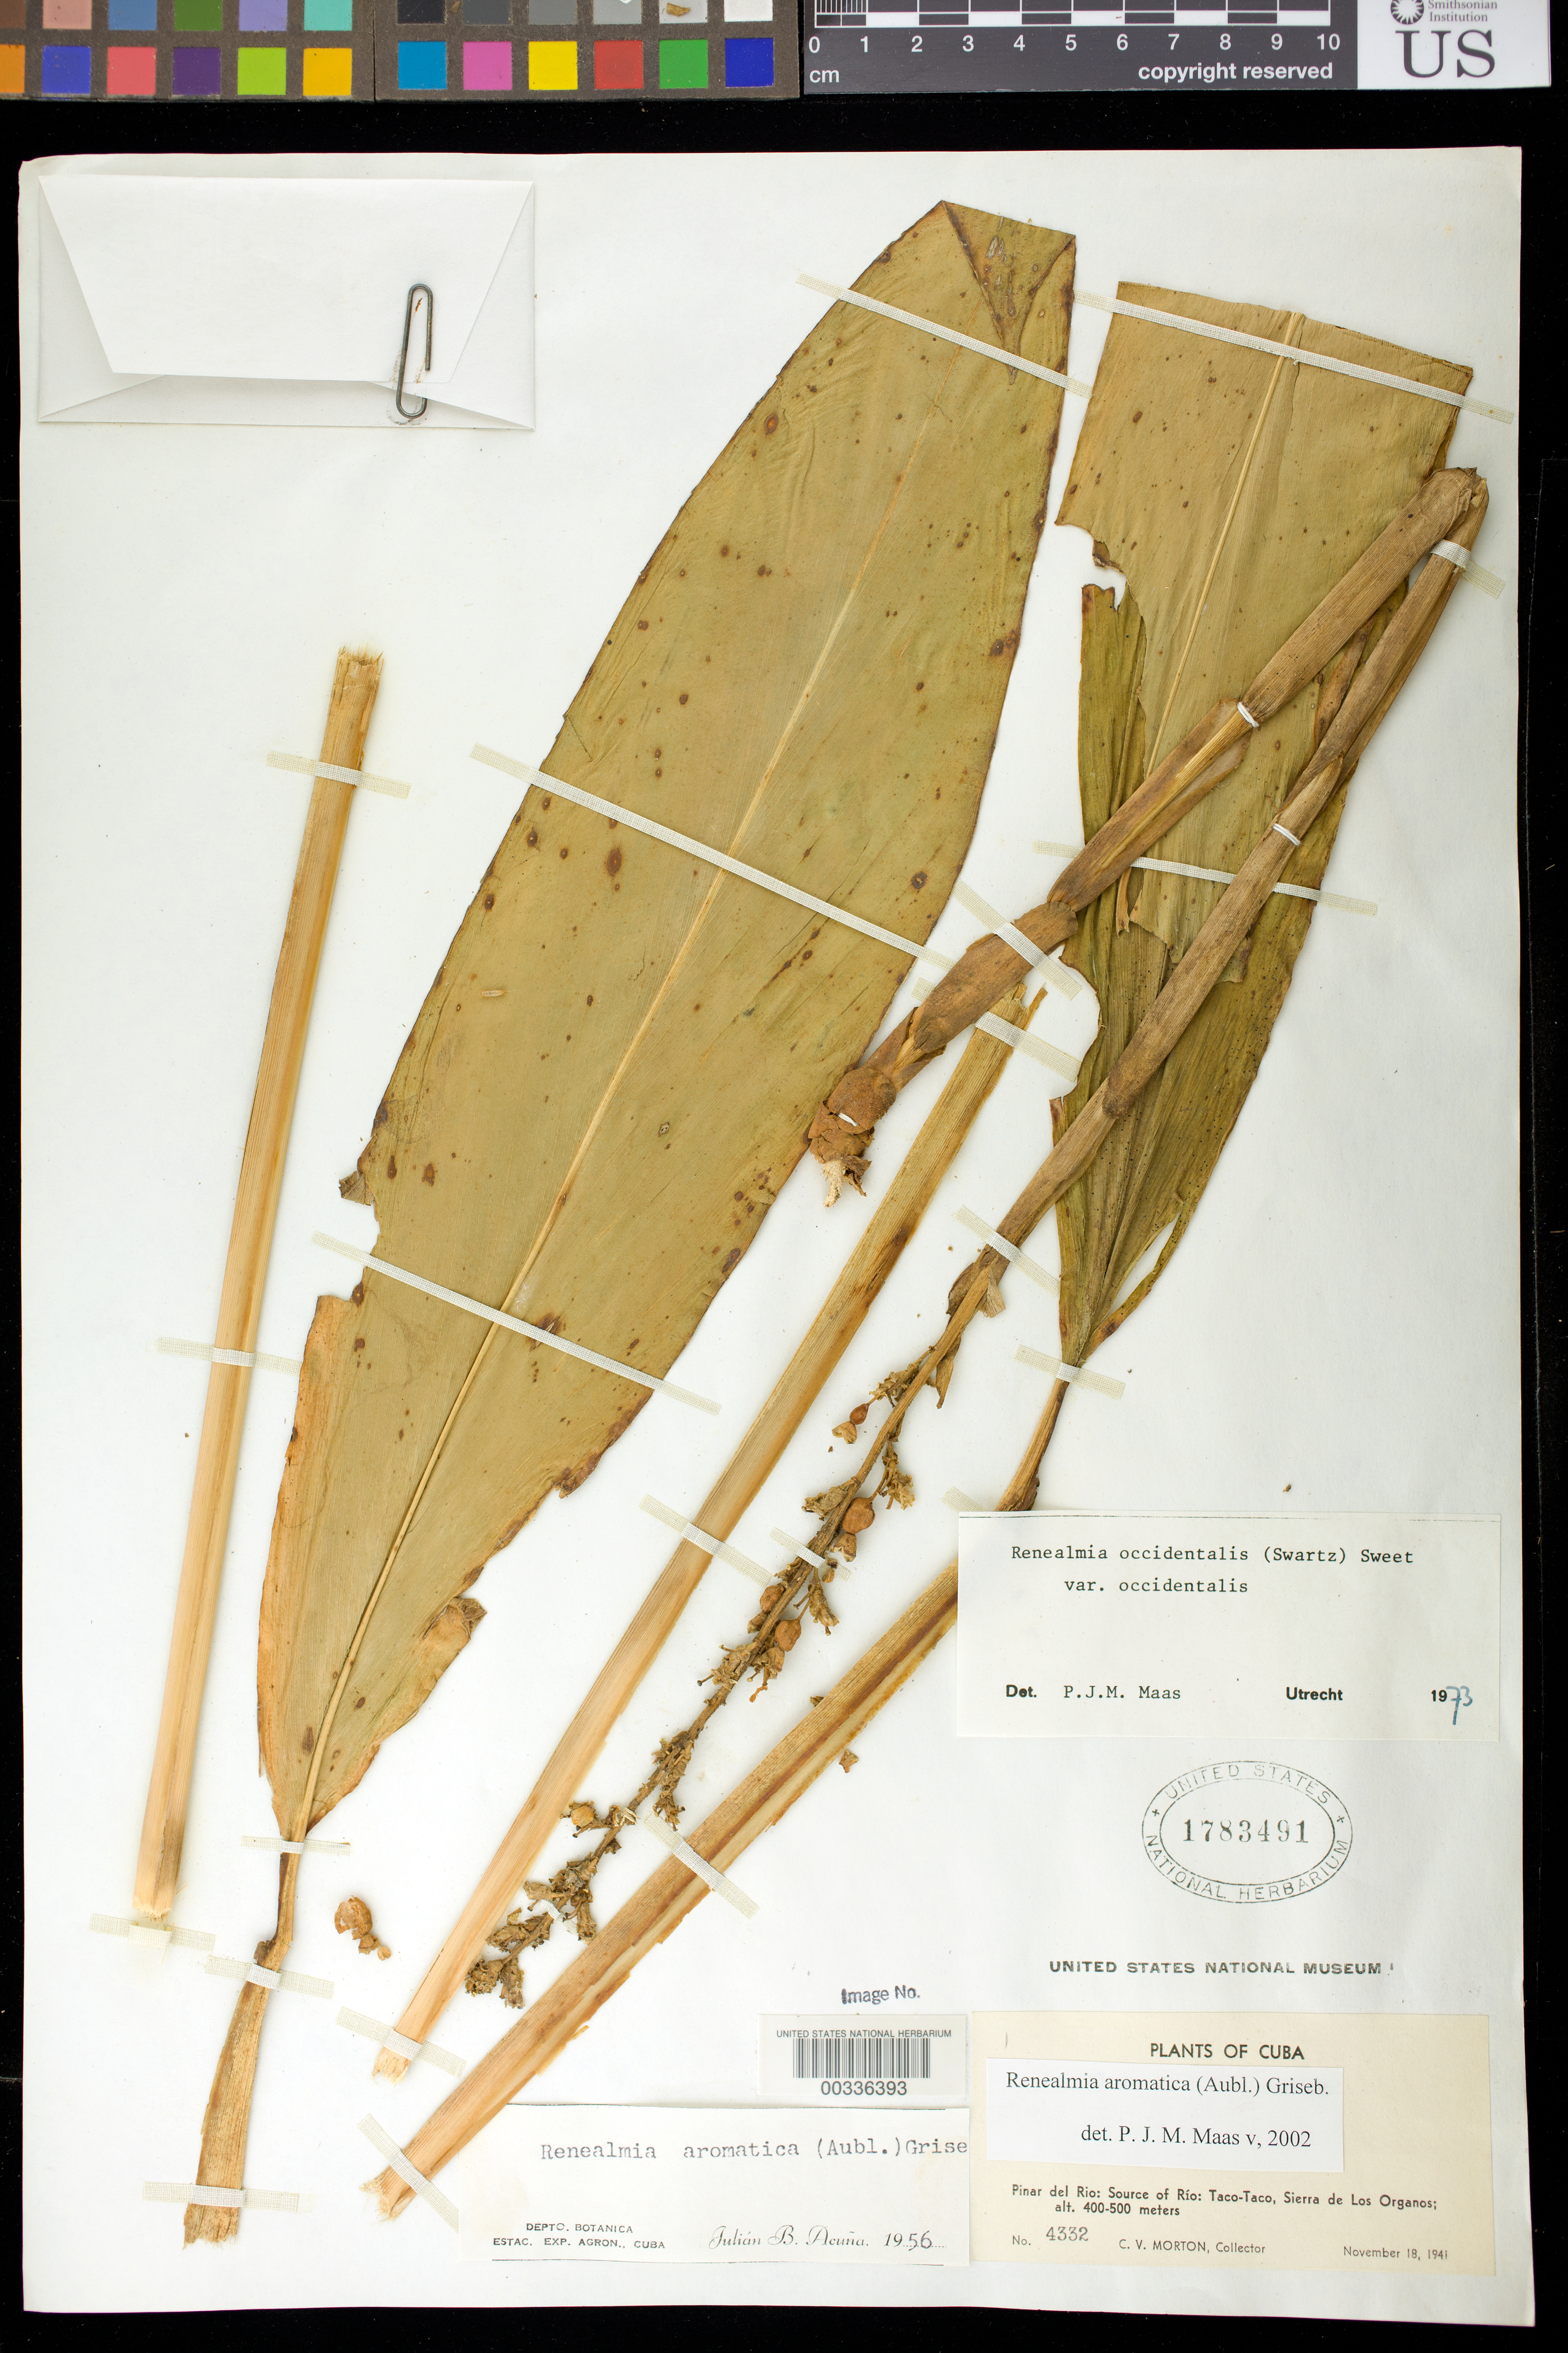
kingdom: Plantae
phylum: Tracheophyta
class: Liliopsida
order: Zingiberales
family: Zingiberaceae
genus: Renealmia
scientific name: Renealmia aromatica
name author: (Aubl.) Griseb.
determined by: Maas, Paul J. M.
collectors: C. V. Morton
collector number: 4332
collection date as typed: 18 Nov 1941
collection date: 1941-11-18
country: Cuba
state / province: Pinar del Río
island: Greater Antilles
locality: Source of rio: taco-taco, sierra de los organos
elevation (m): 400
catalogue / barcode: US 1783491